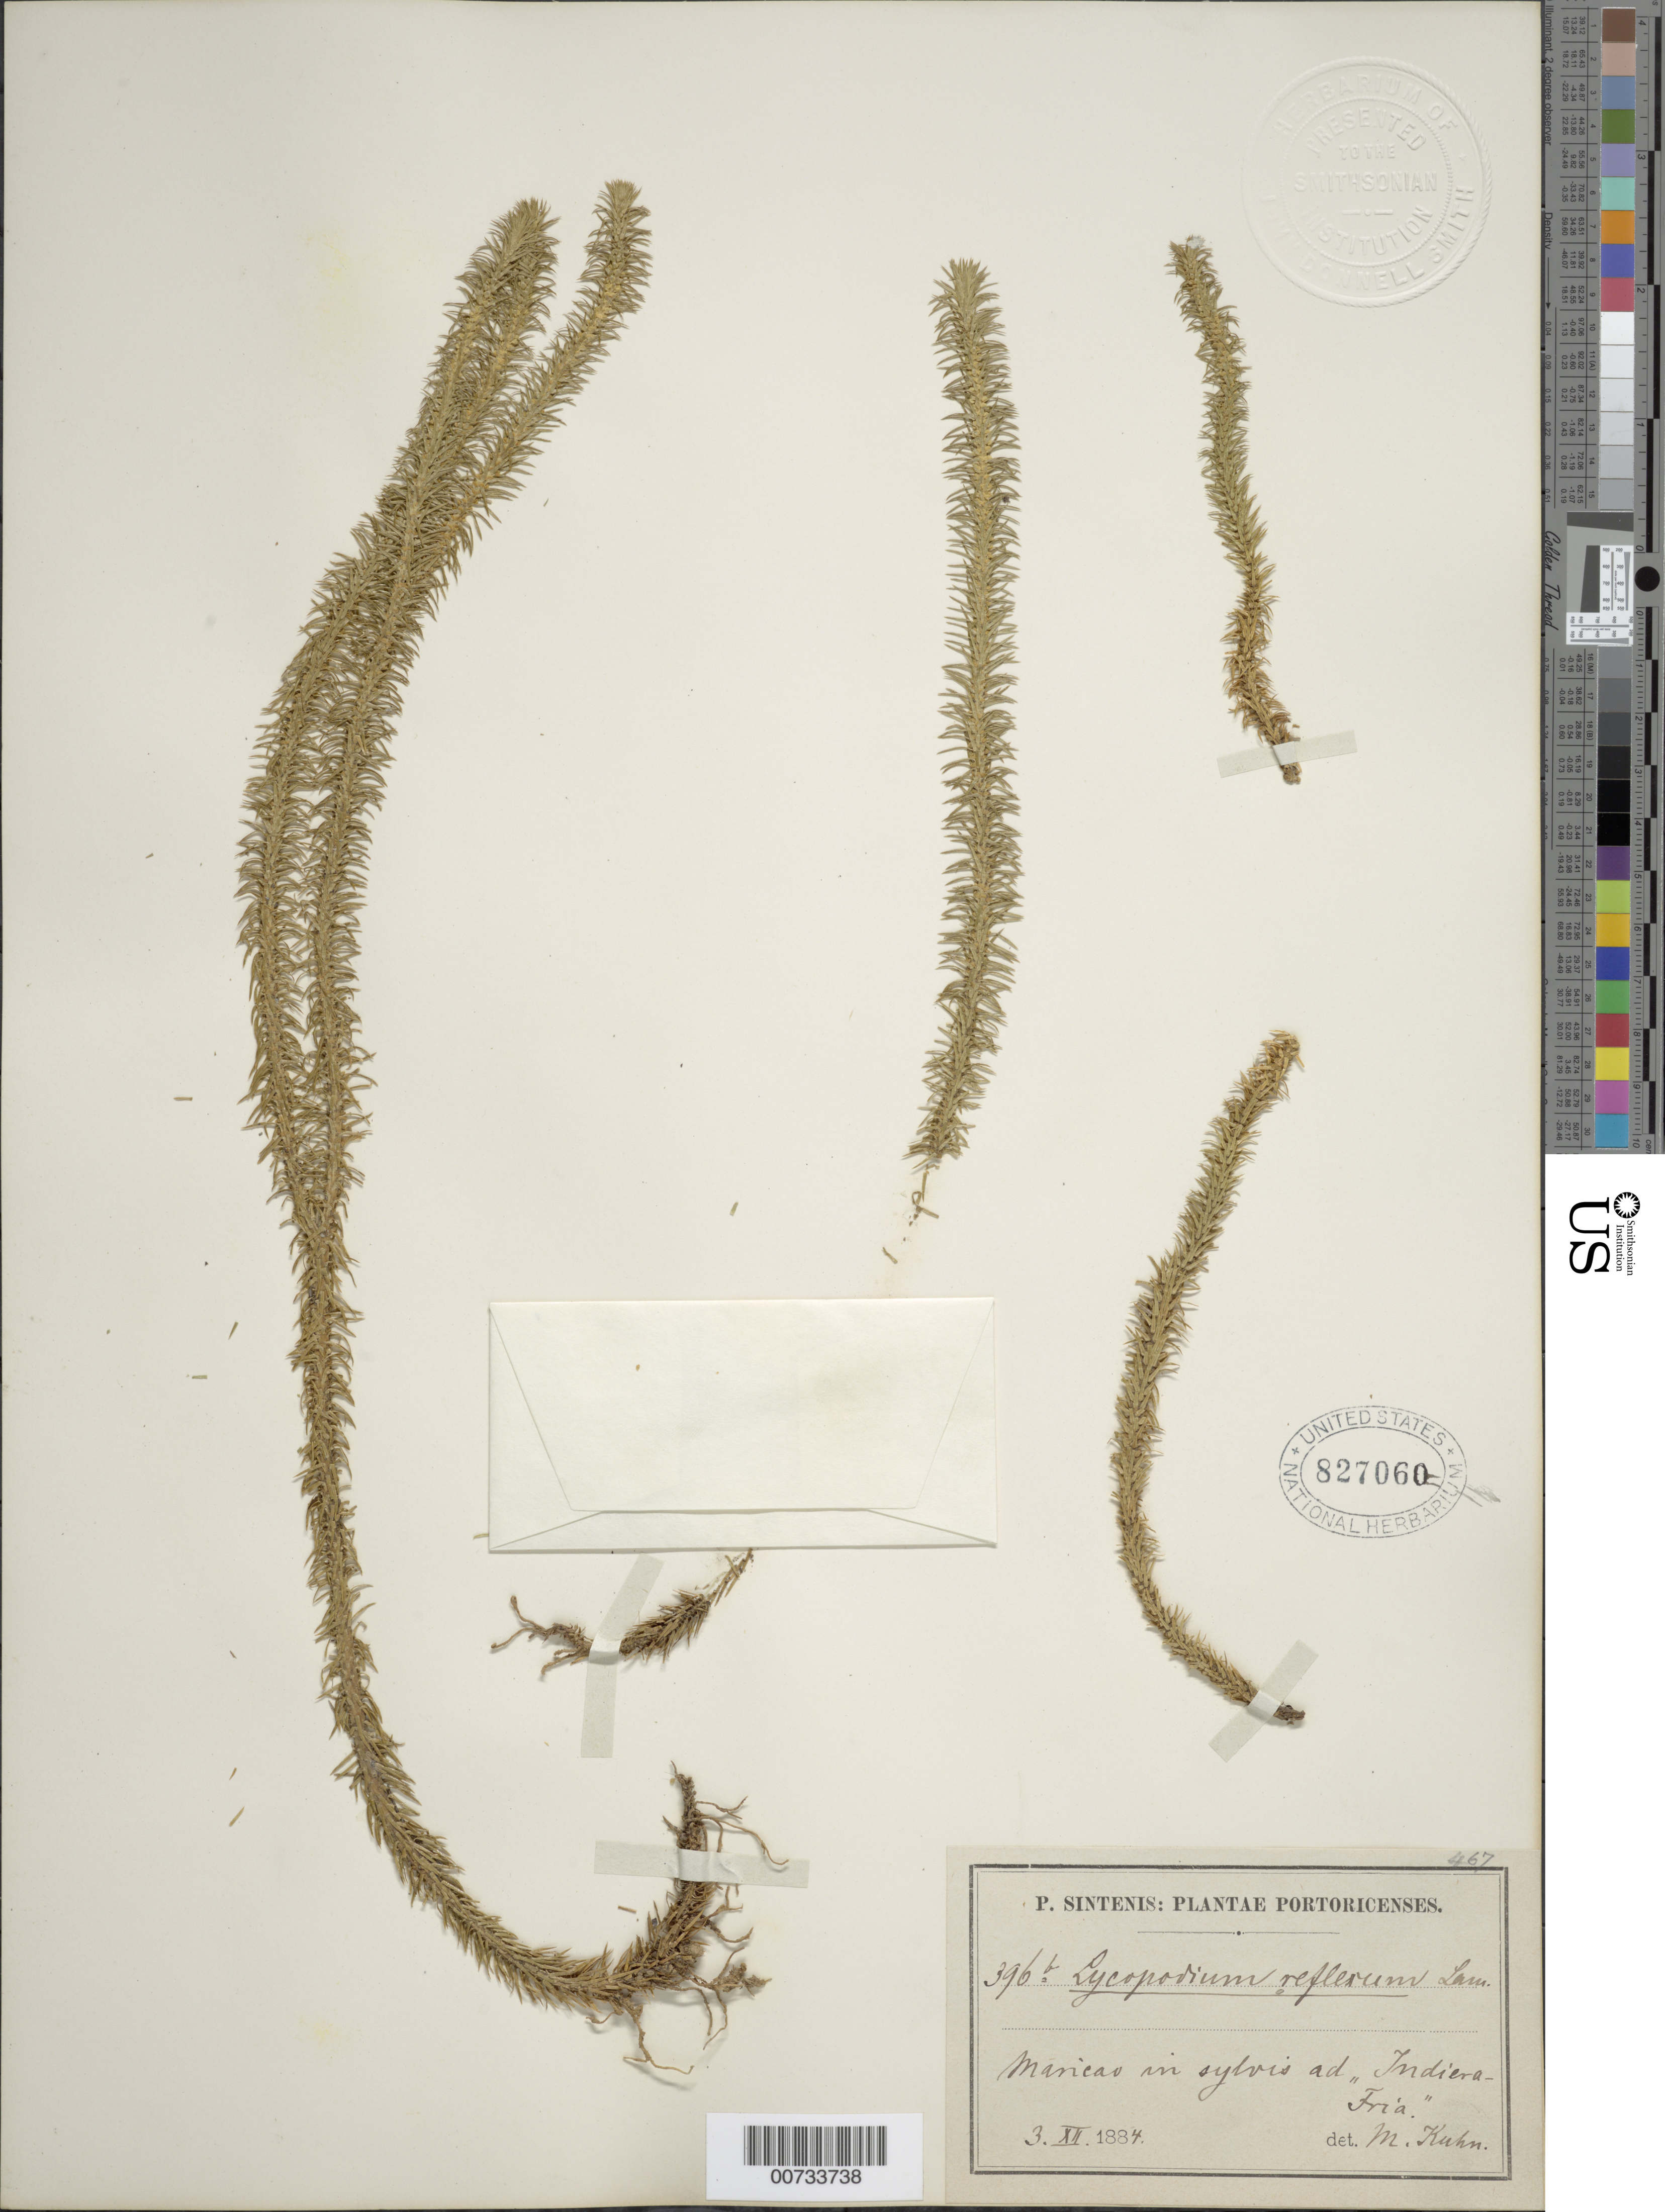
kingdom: Plantae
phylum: Tracheophyta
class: Lycopodiopsida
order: Lycopodiales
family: Lycopodiaceae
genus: Phlegmariurus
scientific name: Phlegmariurus reflexus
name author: (Lam.) B. Øllg.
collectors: P. Sintenis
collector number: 396b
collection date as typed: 03 Dec 1884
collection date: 1884-12-03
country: Puerto Rico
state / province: Maricao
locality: Maricao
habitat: In sylvis ad Indiera "Fria"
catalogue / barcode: US 827060